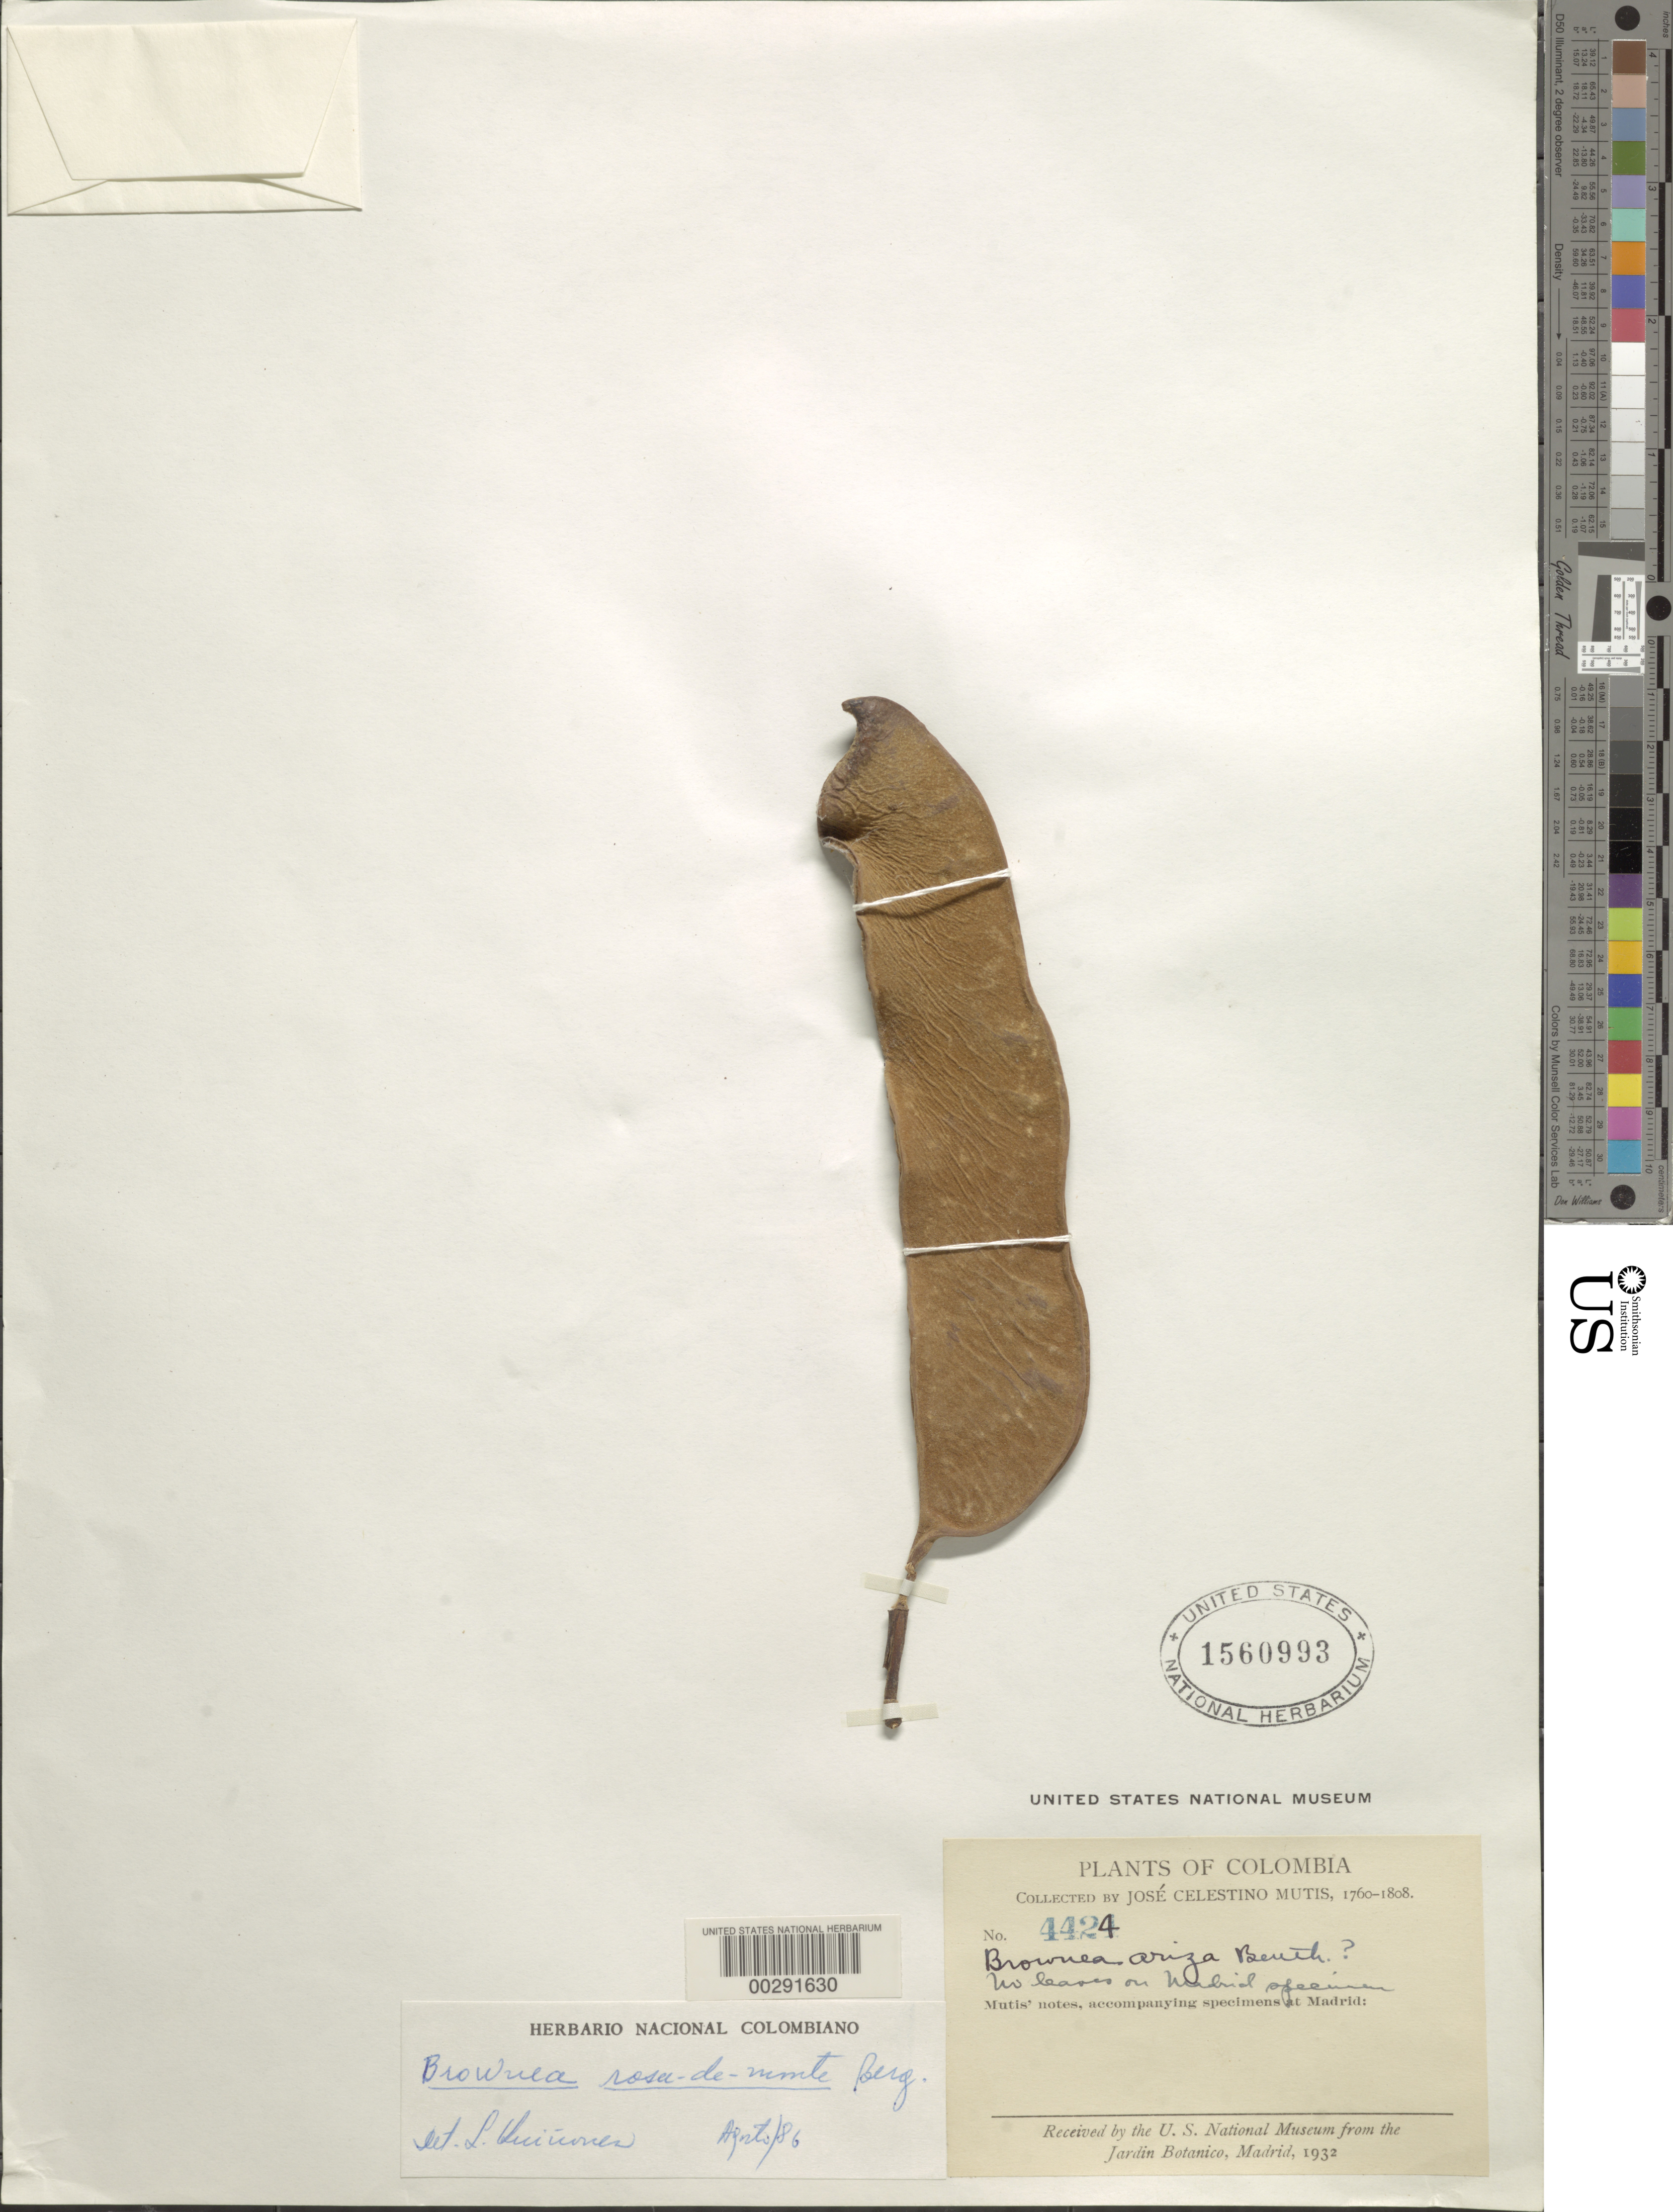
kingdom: Plantae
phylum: Tracheophyta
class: Magnoliopsida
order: Fabales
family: Fabaceae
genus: Brownea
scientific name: Brownea rosa-de-monte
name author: P.J. Bergius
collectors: J. C. B. Mutis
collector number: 4424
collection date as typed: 1760 to -- -- 1808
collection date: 1760/1808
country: Colombia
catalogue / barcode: US 1560993